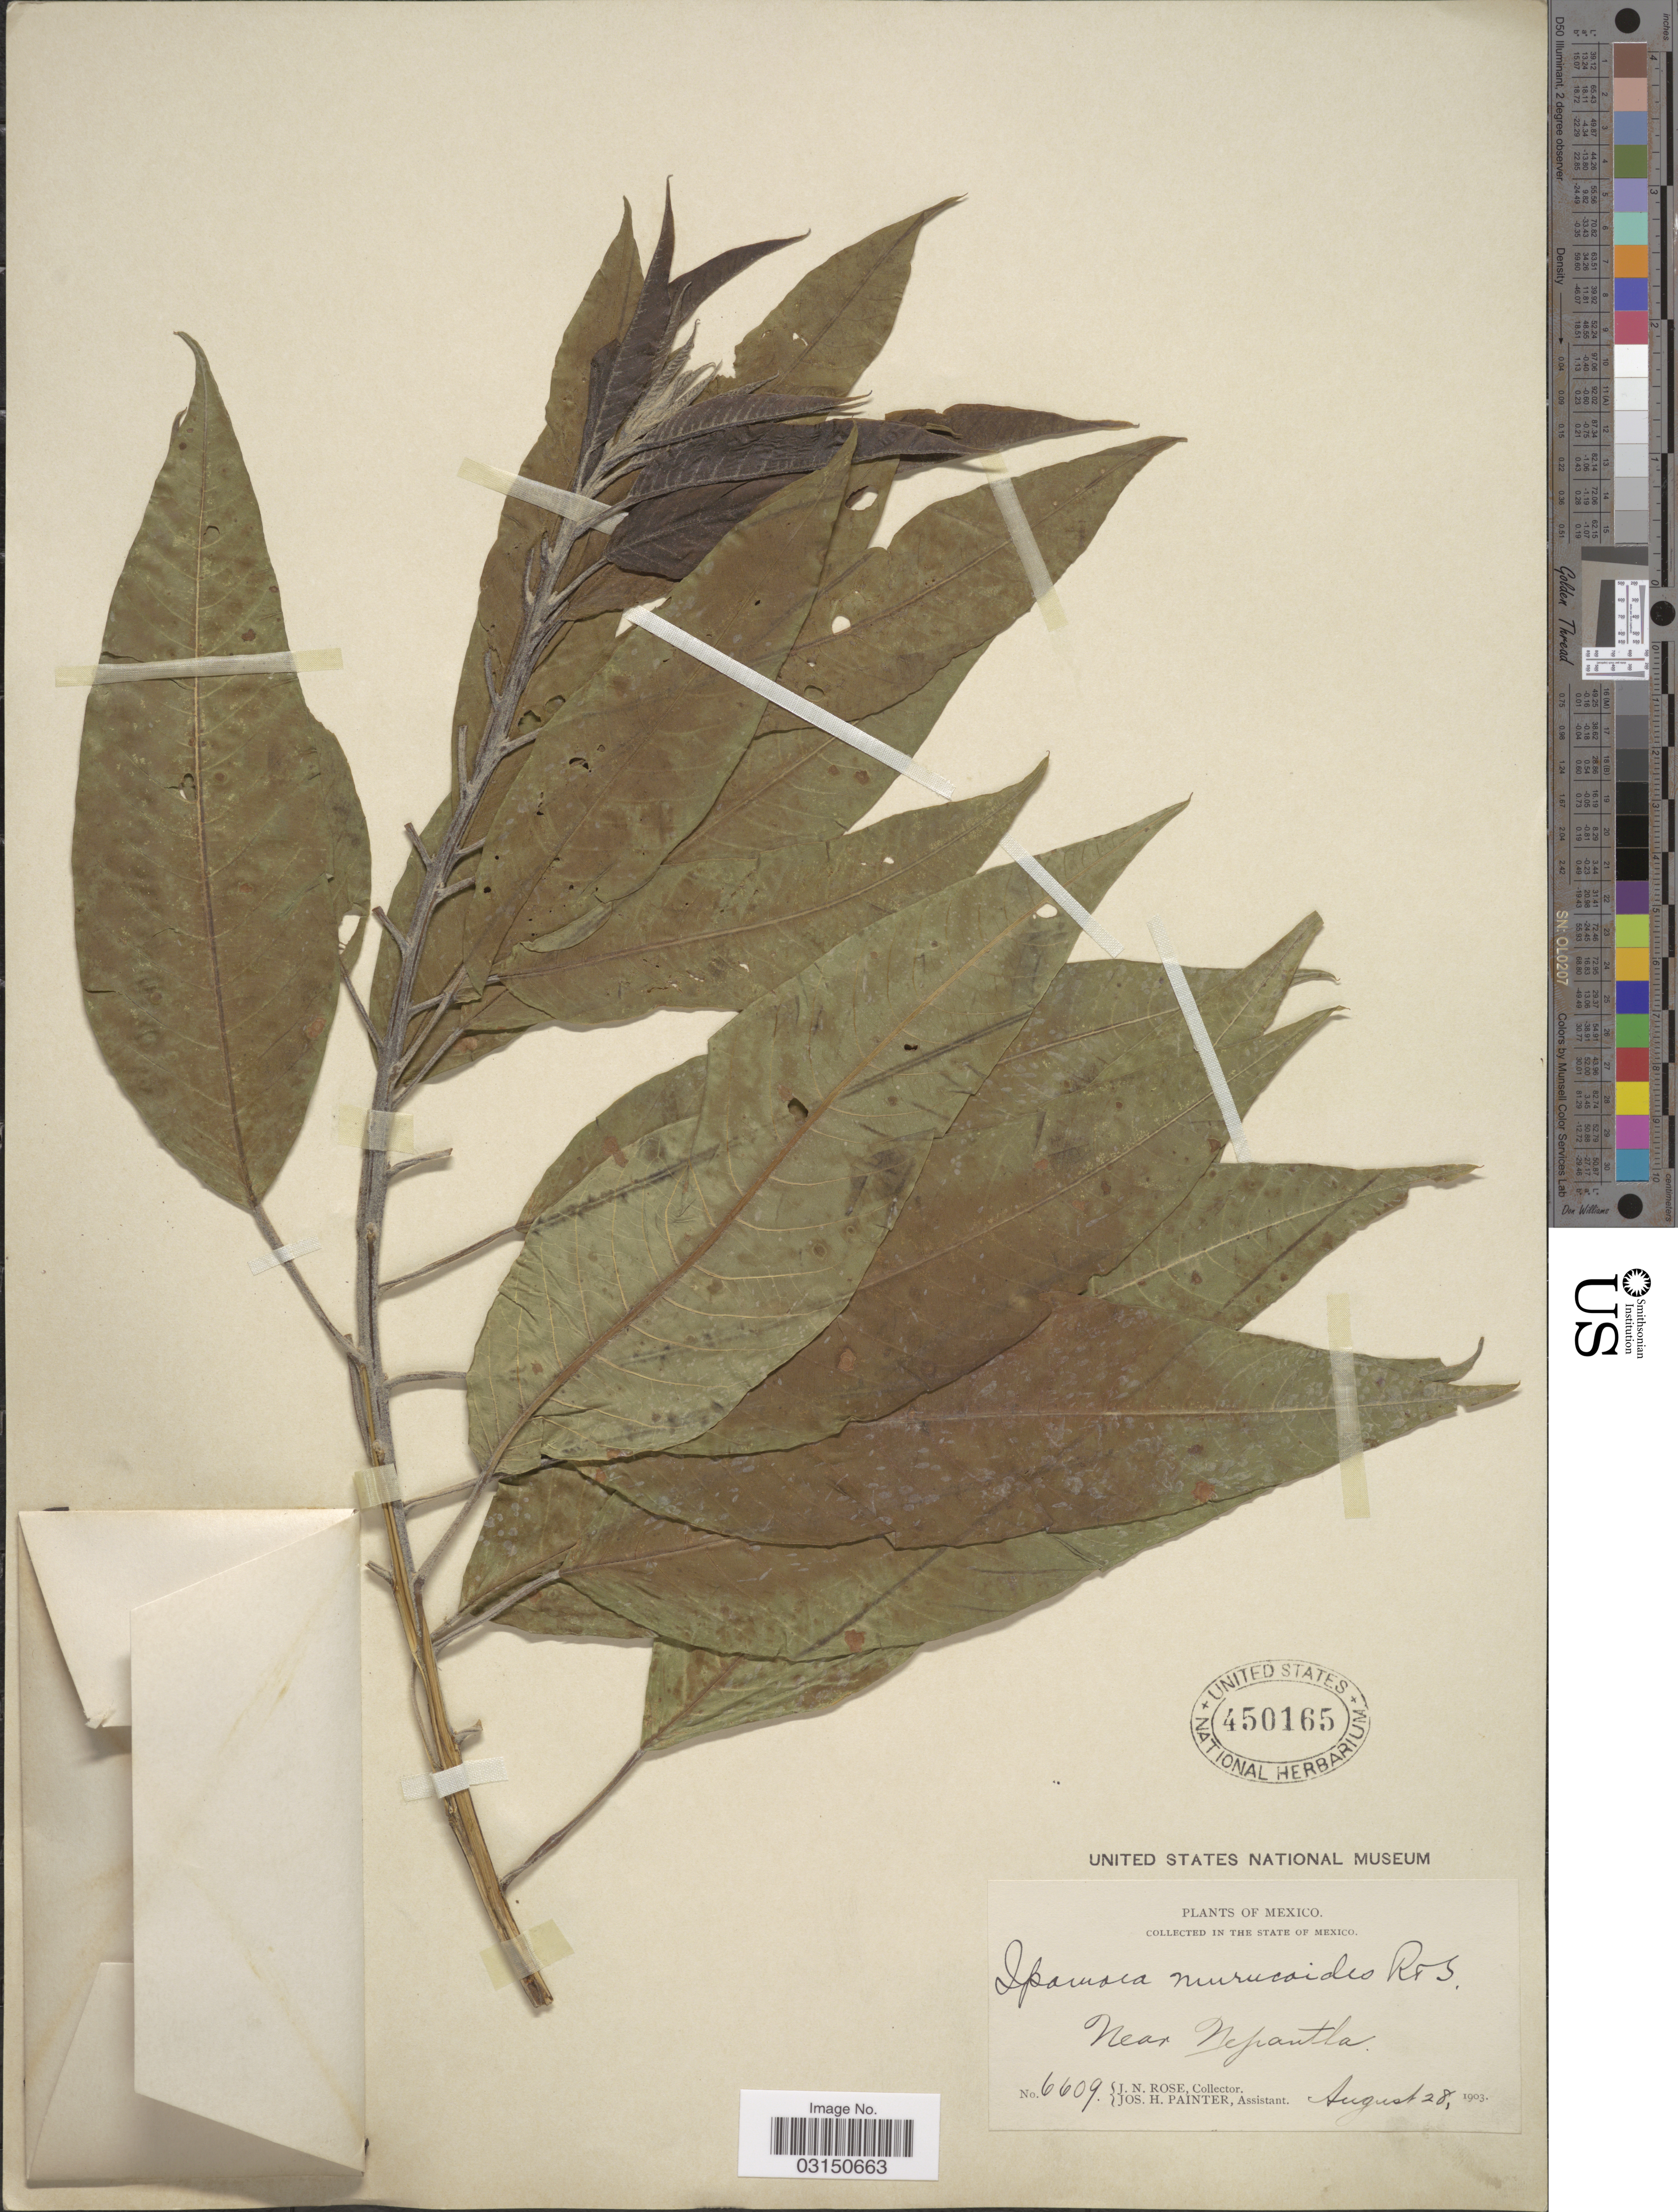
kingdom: Plantae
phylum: Tracheophyta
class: Magnoliopsida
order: Solanales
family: Convolvulaceae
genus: Ipomoea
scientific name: Ipomoea murucoides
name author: Roem. & Schult.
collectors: J. N. Rose & J. H. Painter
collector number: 6609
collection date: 1903-08-28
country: Mexico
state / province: México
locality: Near Nepantla.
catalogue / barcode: US 450165